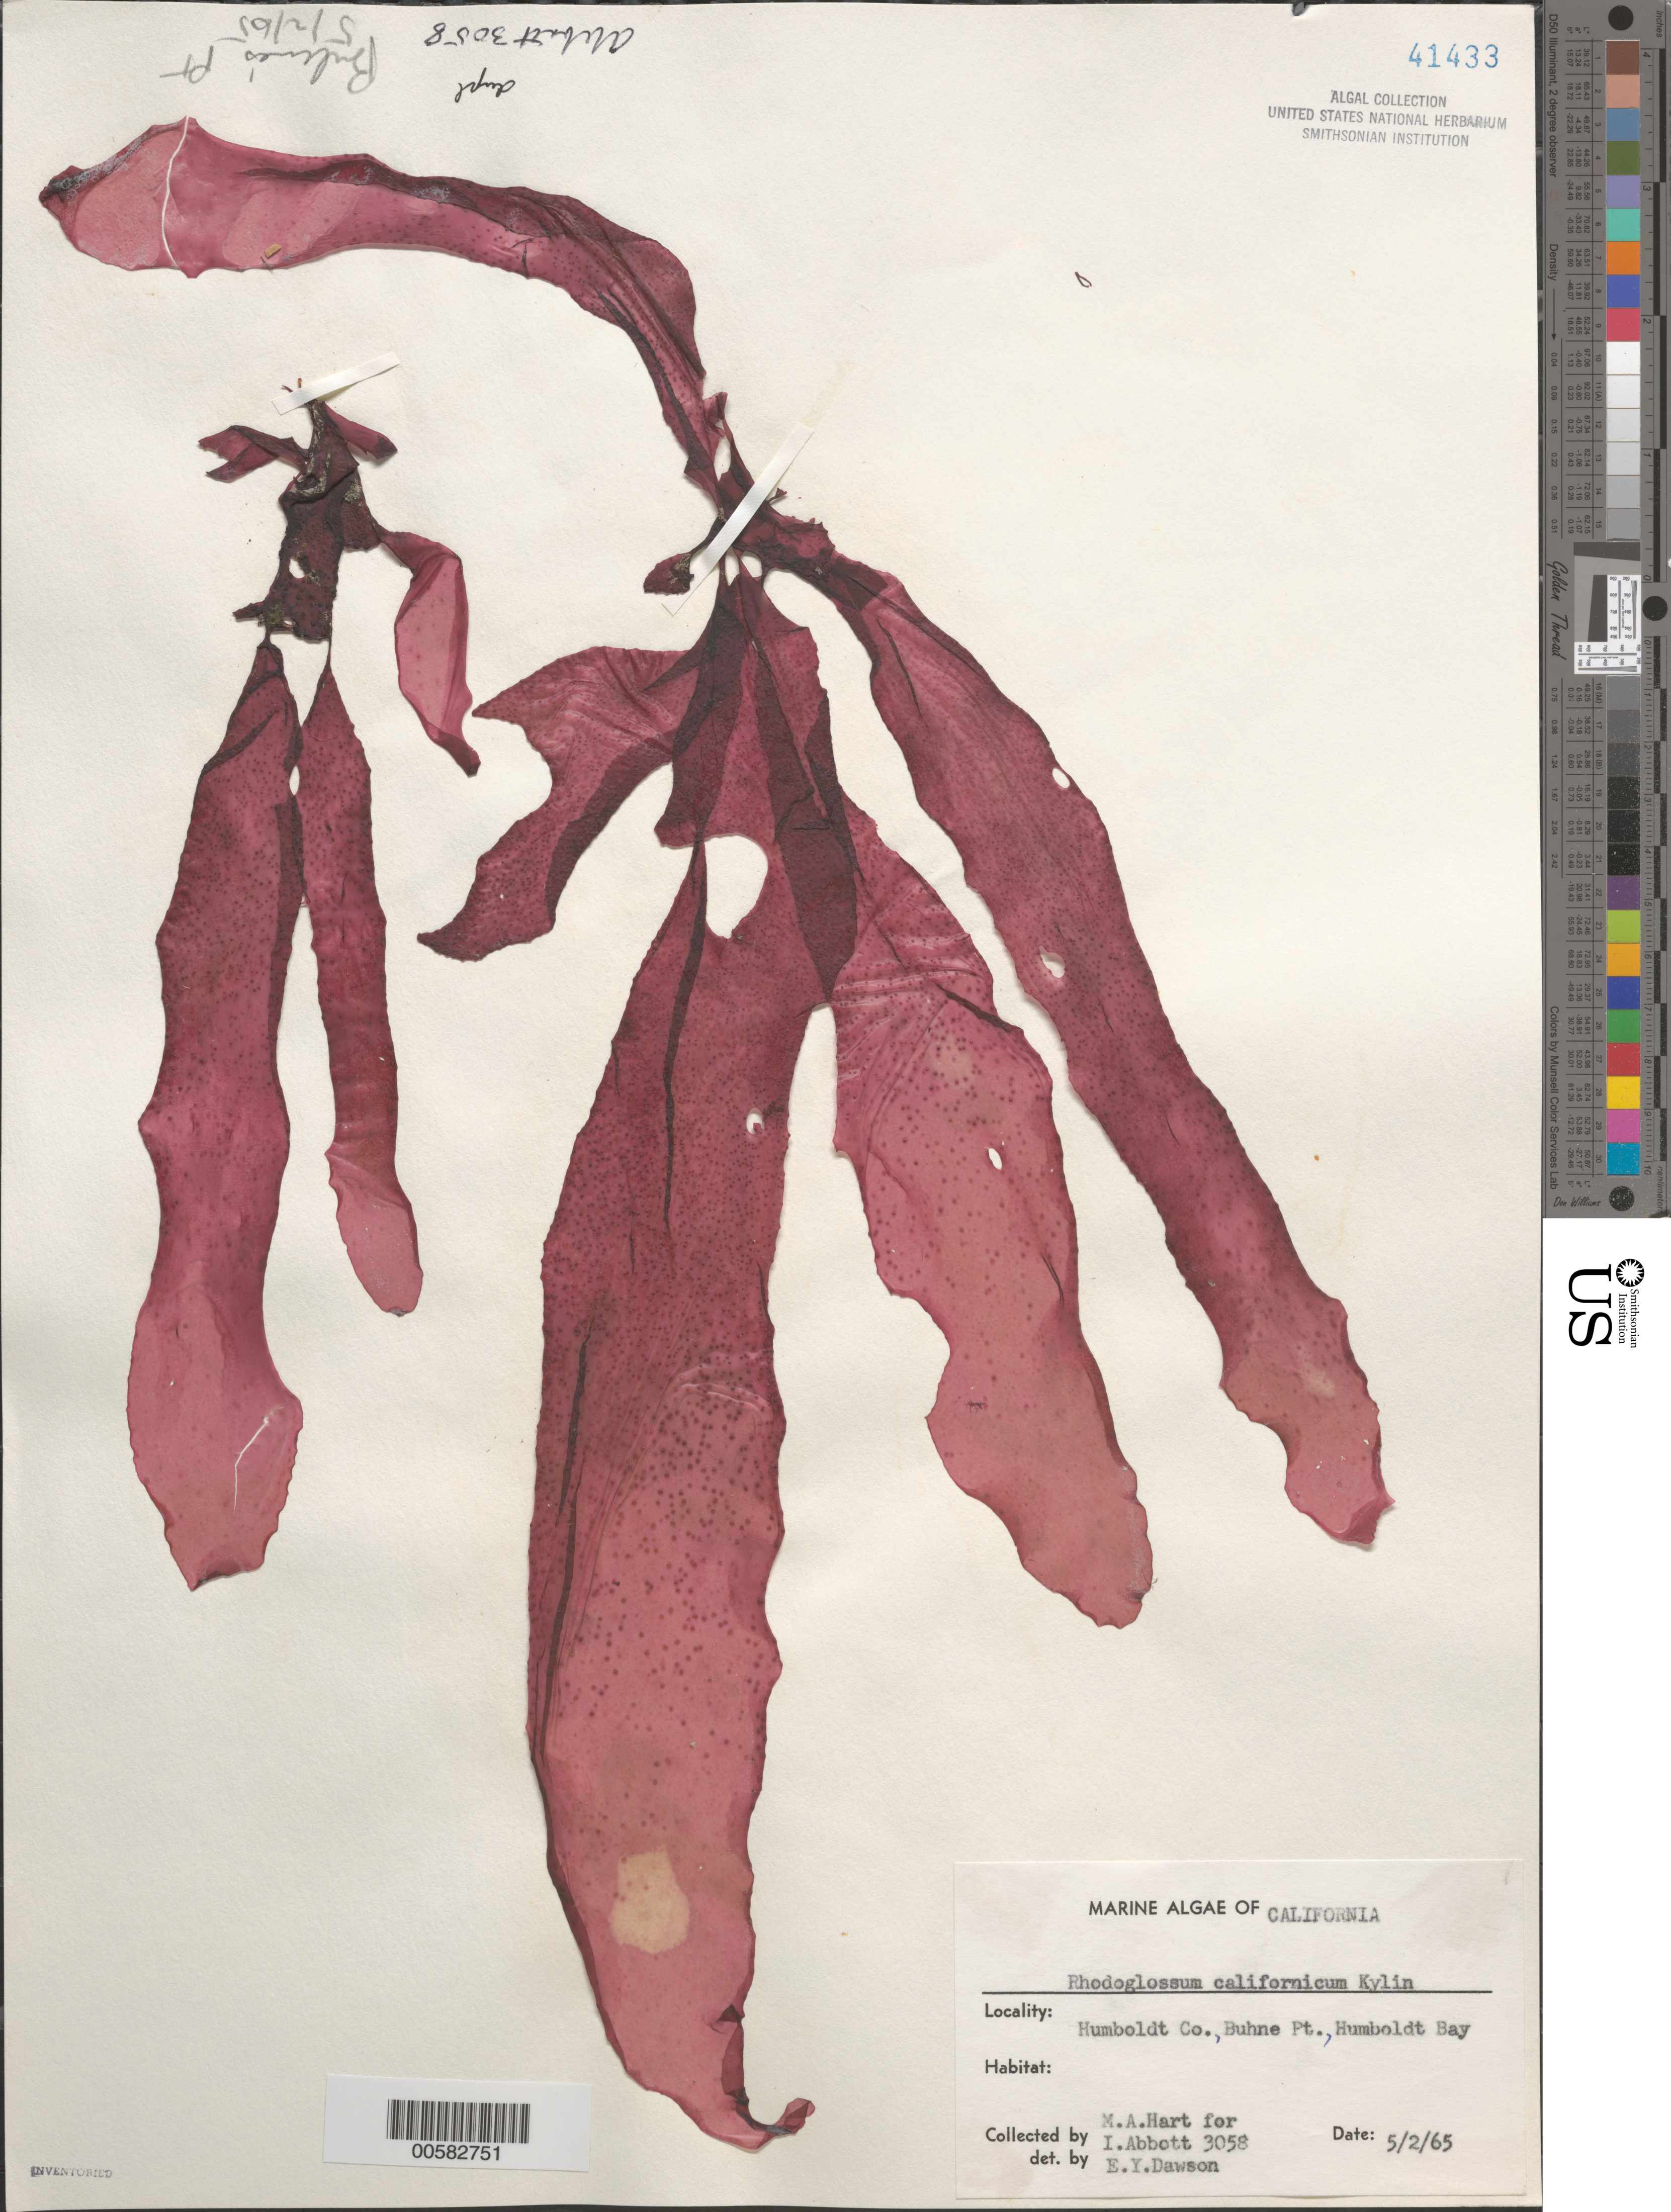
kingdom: Plantae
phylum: Rhodophyta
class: Florideophyceae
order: Gigartinales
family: Gigartinaceae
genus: Mazzaella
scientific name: Mazzaella californica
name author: (J. Agardh) G. De Toni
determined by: Algae name updating Project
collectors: M. A. Hart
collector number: IAA 3058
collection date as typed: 02 May 1965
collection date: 1965-05-02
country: United States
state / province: California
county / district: Humboldt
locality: Buhne Point, Humboldt Bay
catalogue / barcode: US 41433